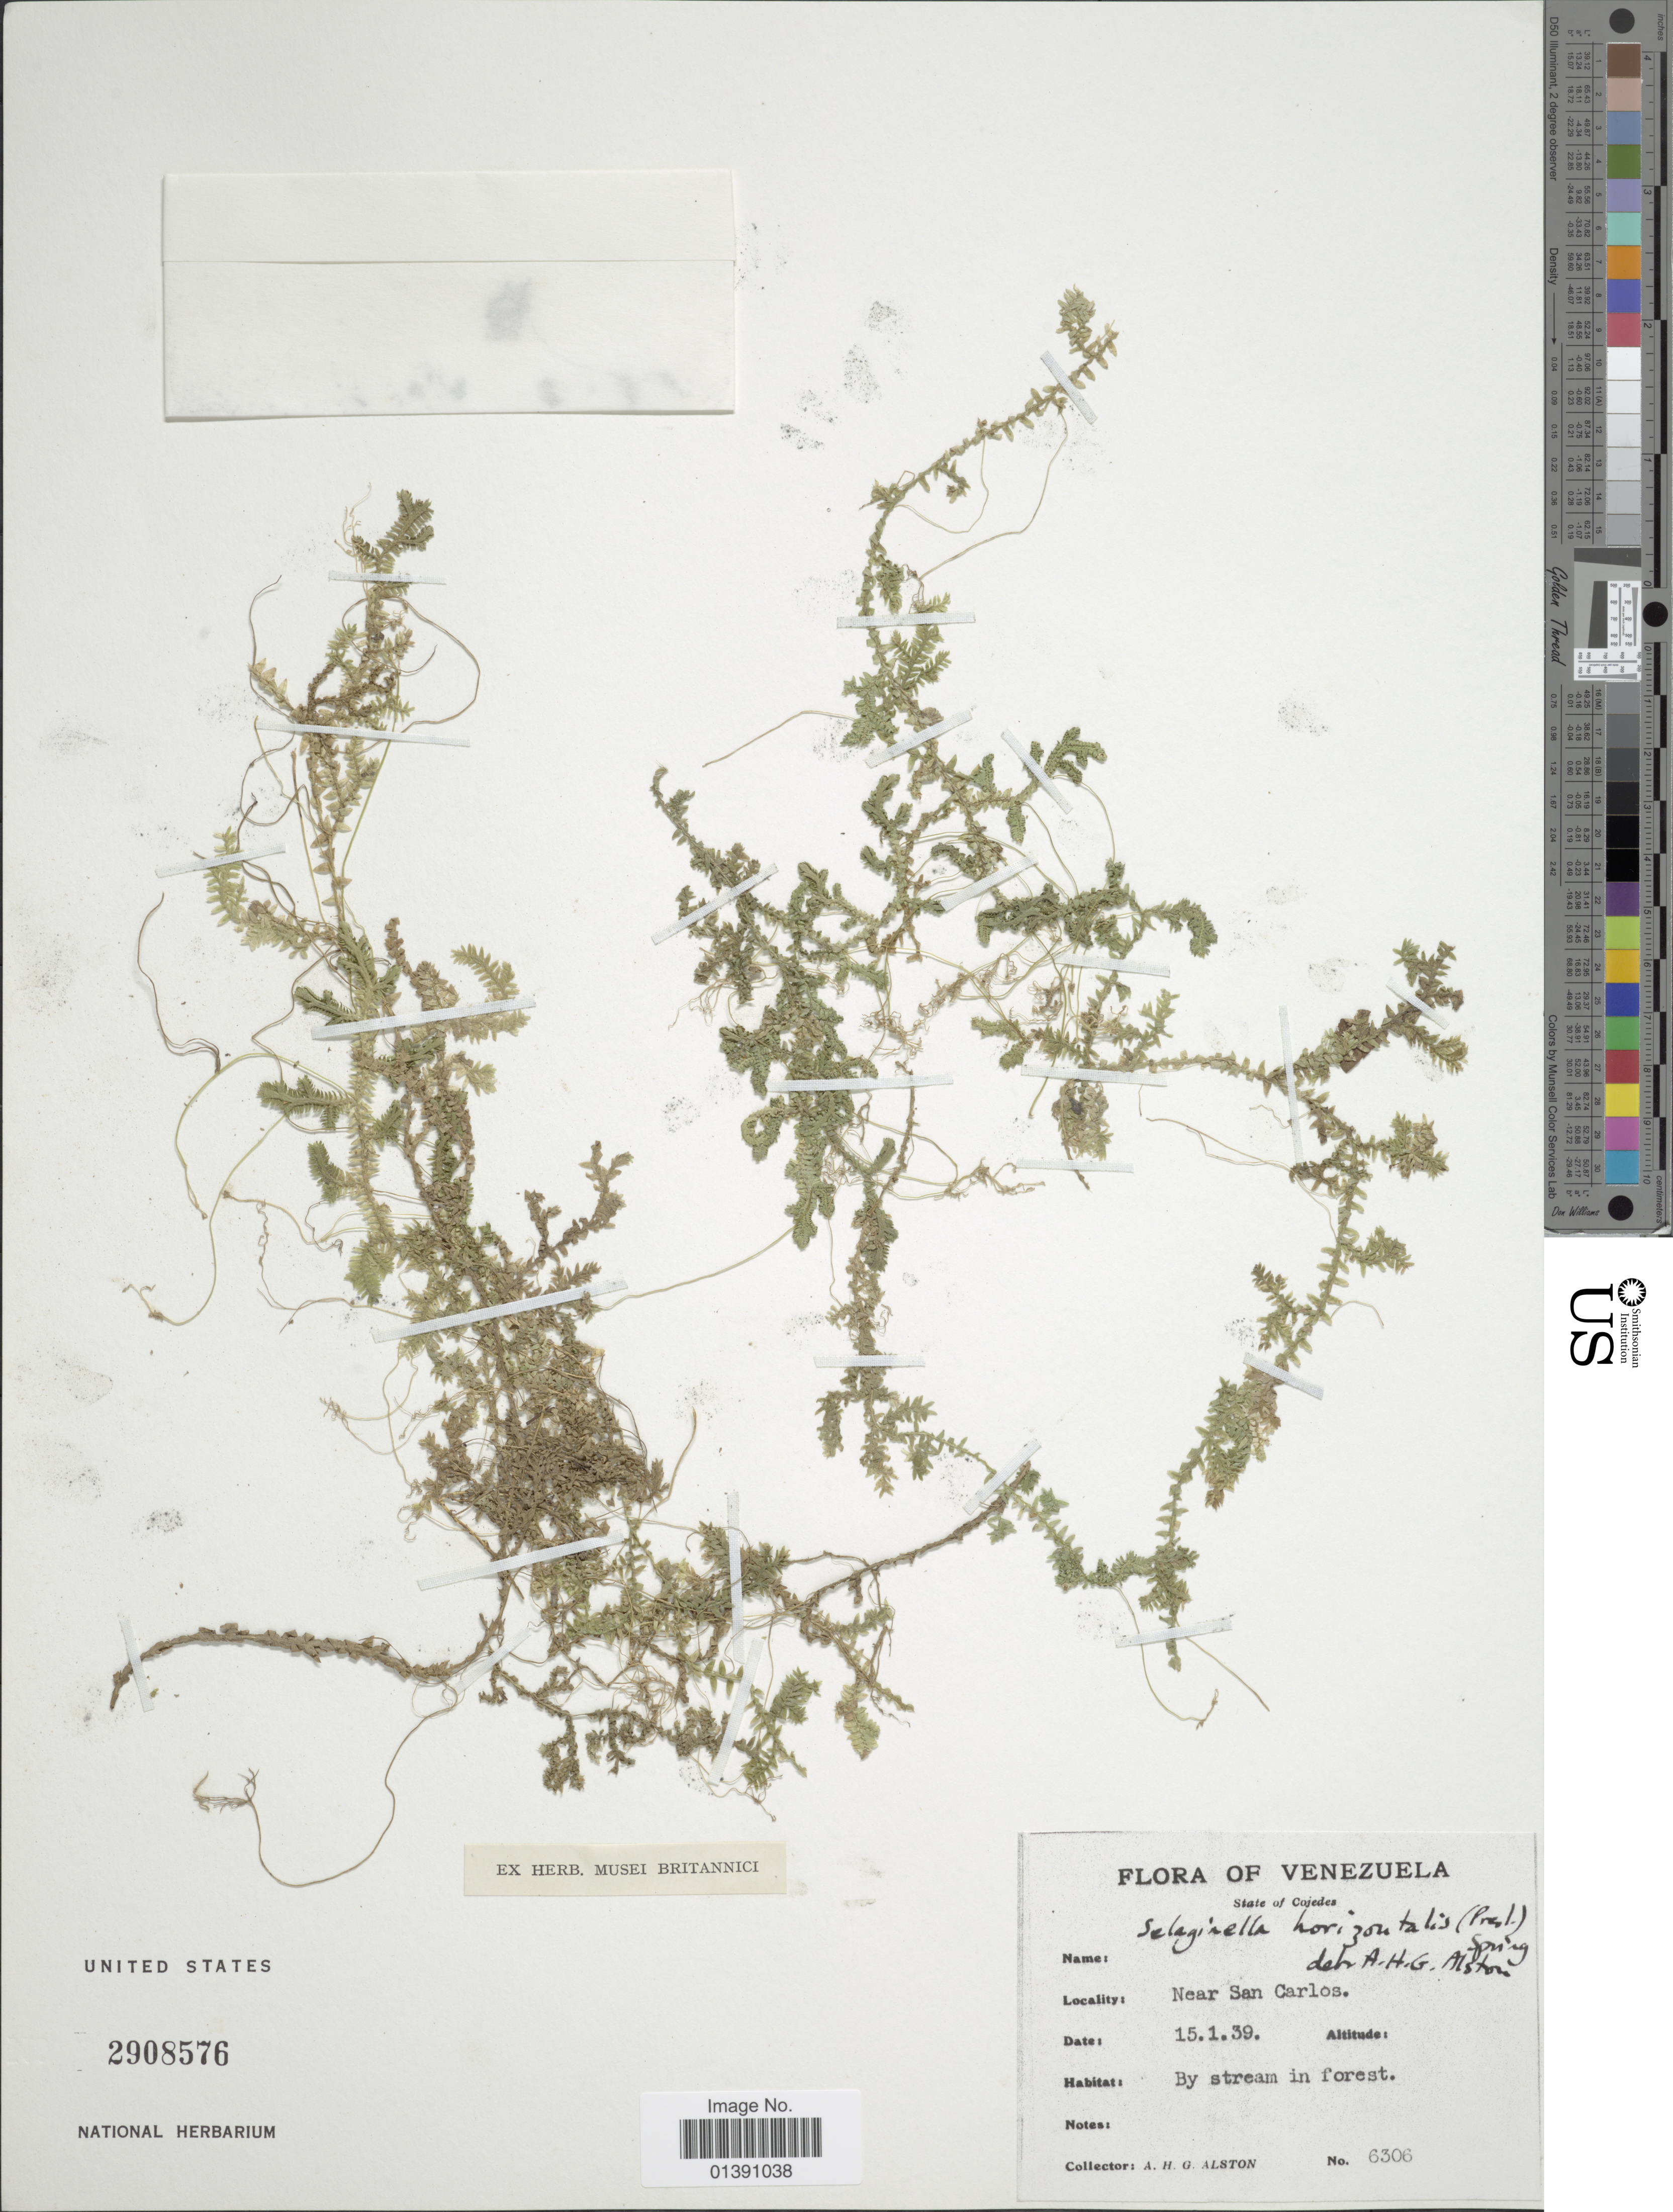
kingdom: Plantae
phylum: Tracheophyta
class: Lycopodiopsida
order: Selaginellales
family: Selaginellaceae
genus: Selaginella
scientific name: Selaginella horizontalis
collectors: A. H. Alston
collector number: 6306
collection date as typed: Transcribed d/m/y: 15/1/39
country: Venezuela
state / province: Cojedes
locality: State of Cojedos, Near San Carlos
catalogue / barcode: US 2908576